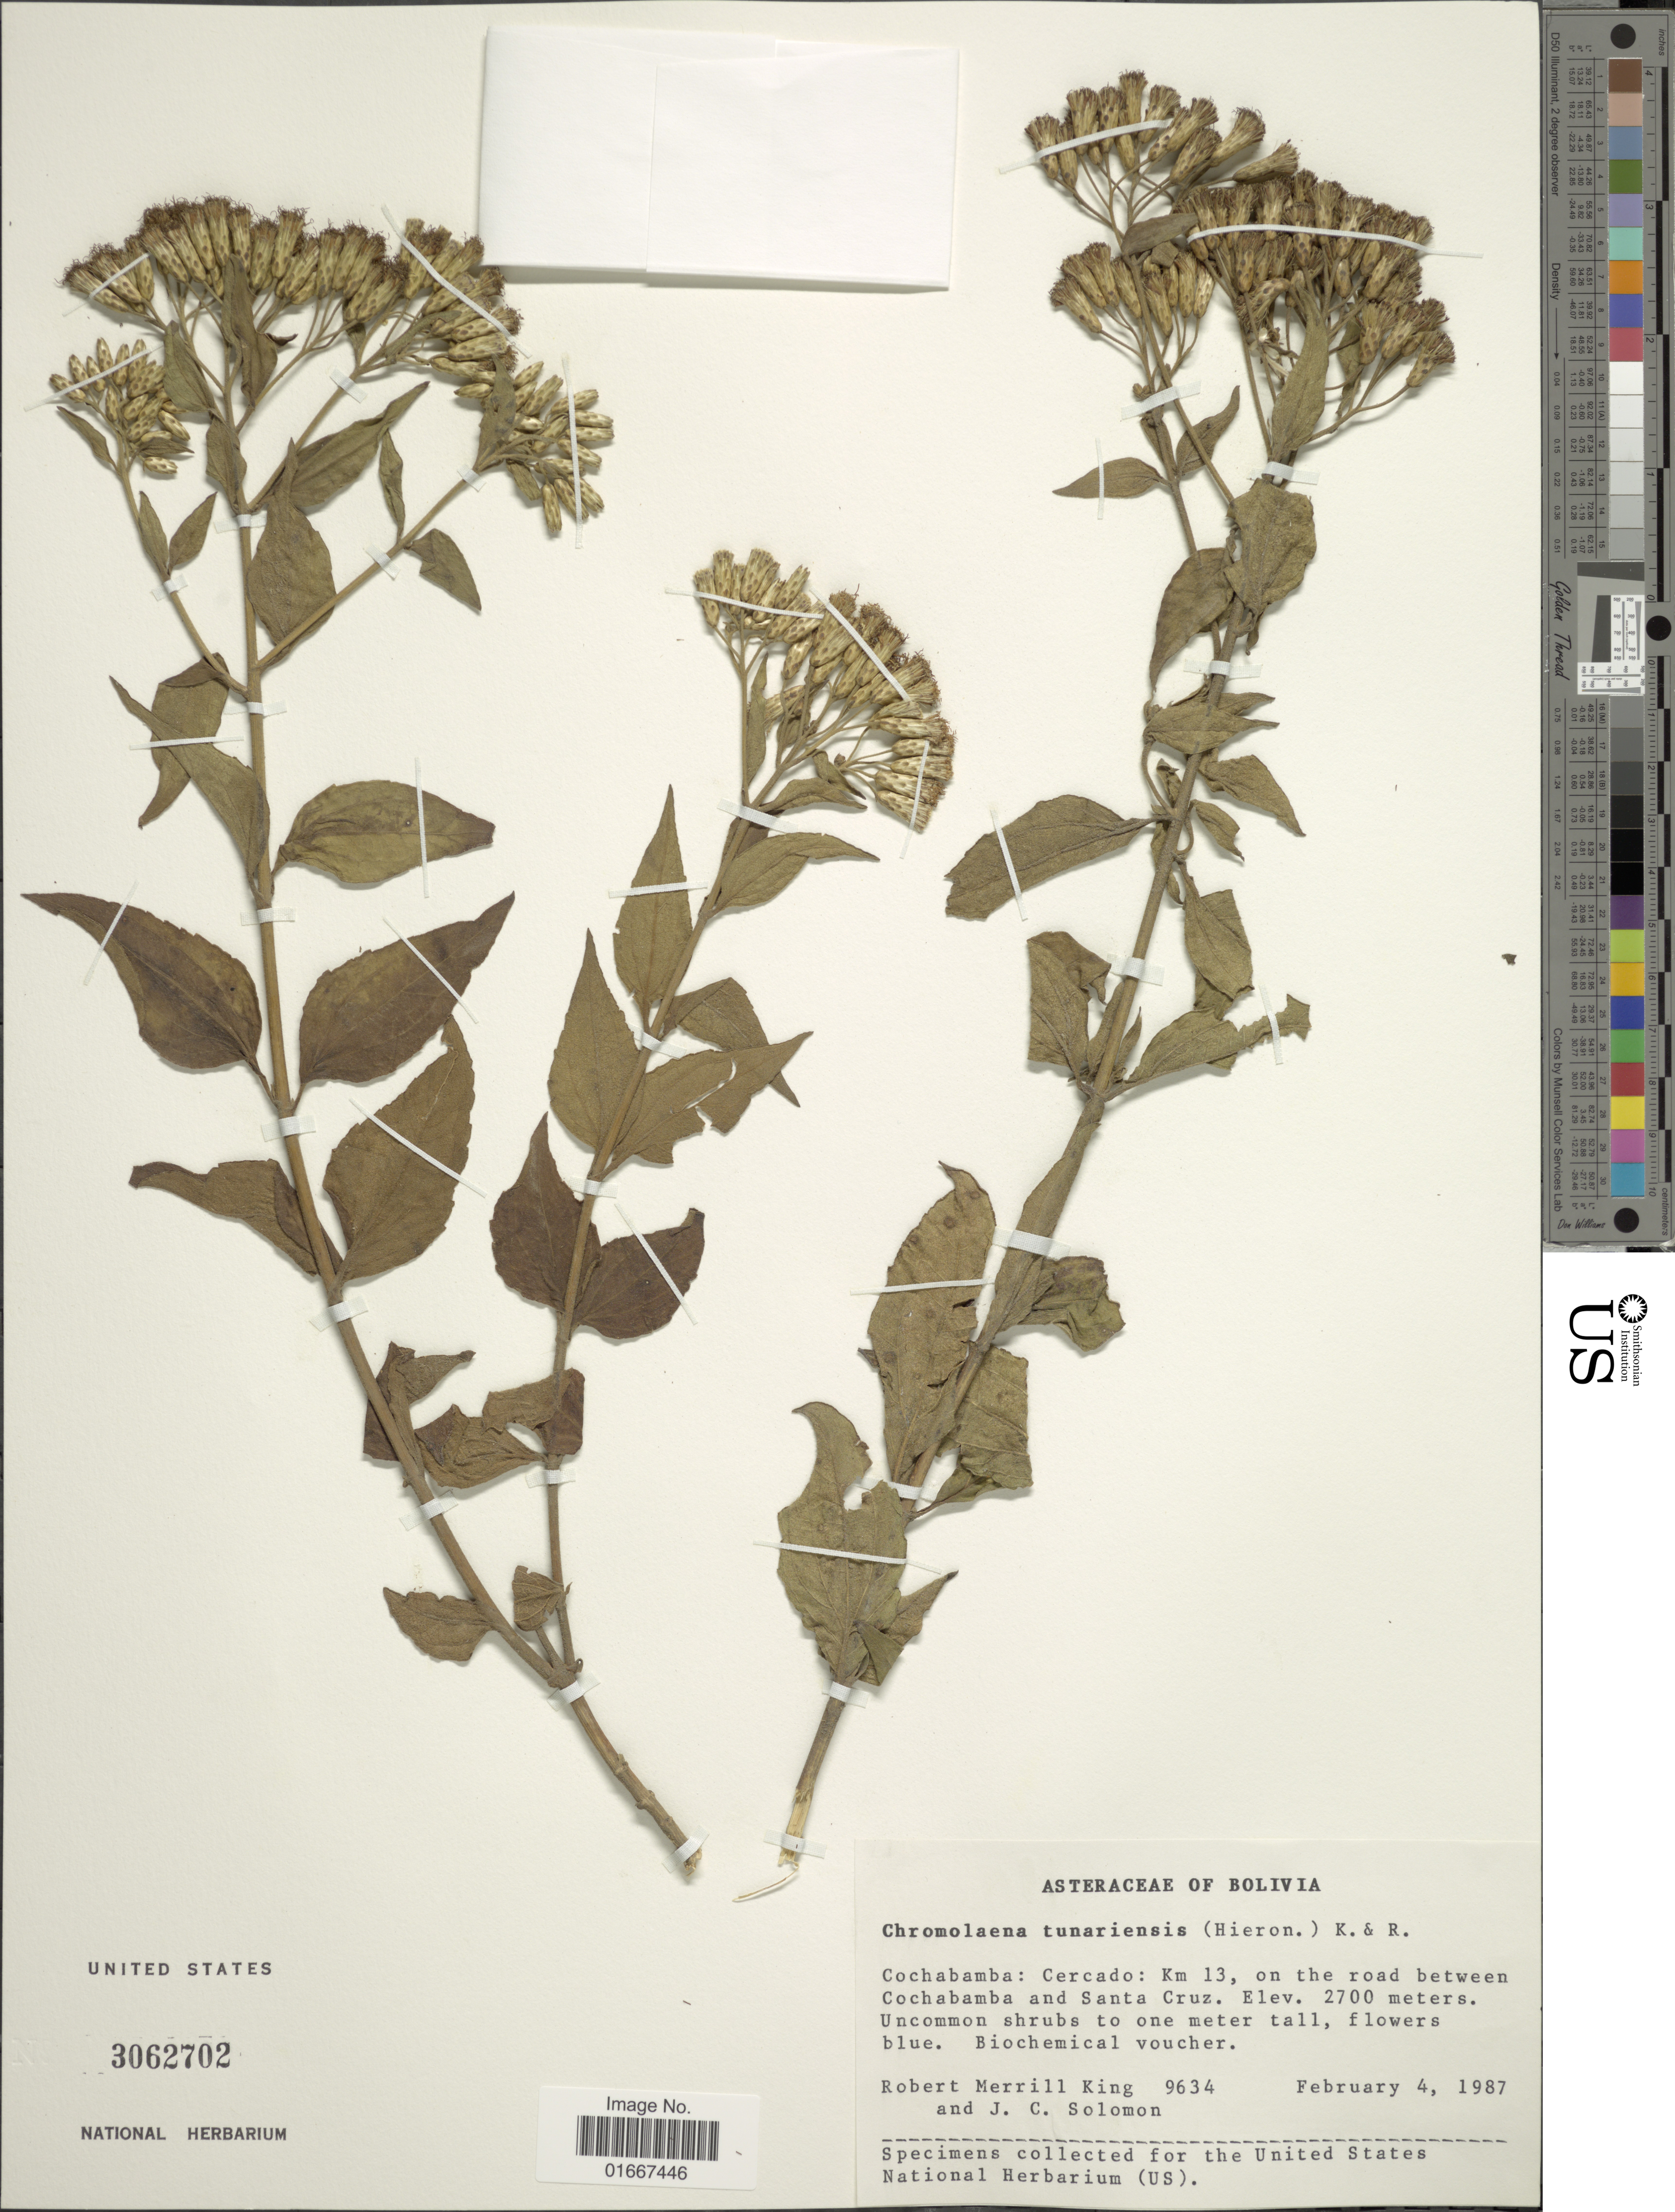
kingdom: Plantae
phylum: Tracheophyta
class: Magnoliopsida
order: Asterales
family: Asteraceae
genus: Chromolaena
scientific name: Chromolaena tunariensis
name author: (Hieron.) R.M. King & H. Rob.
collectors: R. M. King & J. C. Solomon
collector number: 9634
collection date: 1987-02-04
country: Bolivia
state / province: Cochabamba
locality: Cercado: km 13, on the road between Cochabamba and Santa Cruz.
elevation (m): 2700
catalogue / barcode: US 3062702